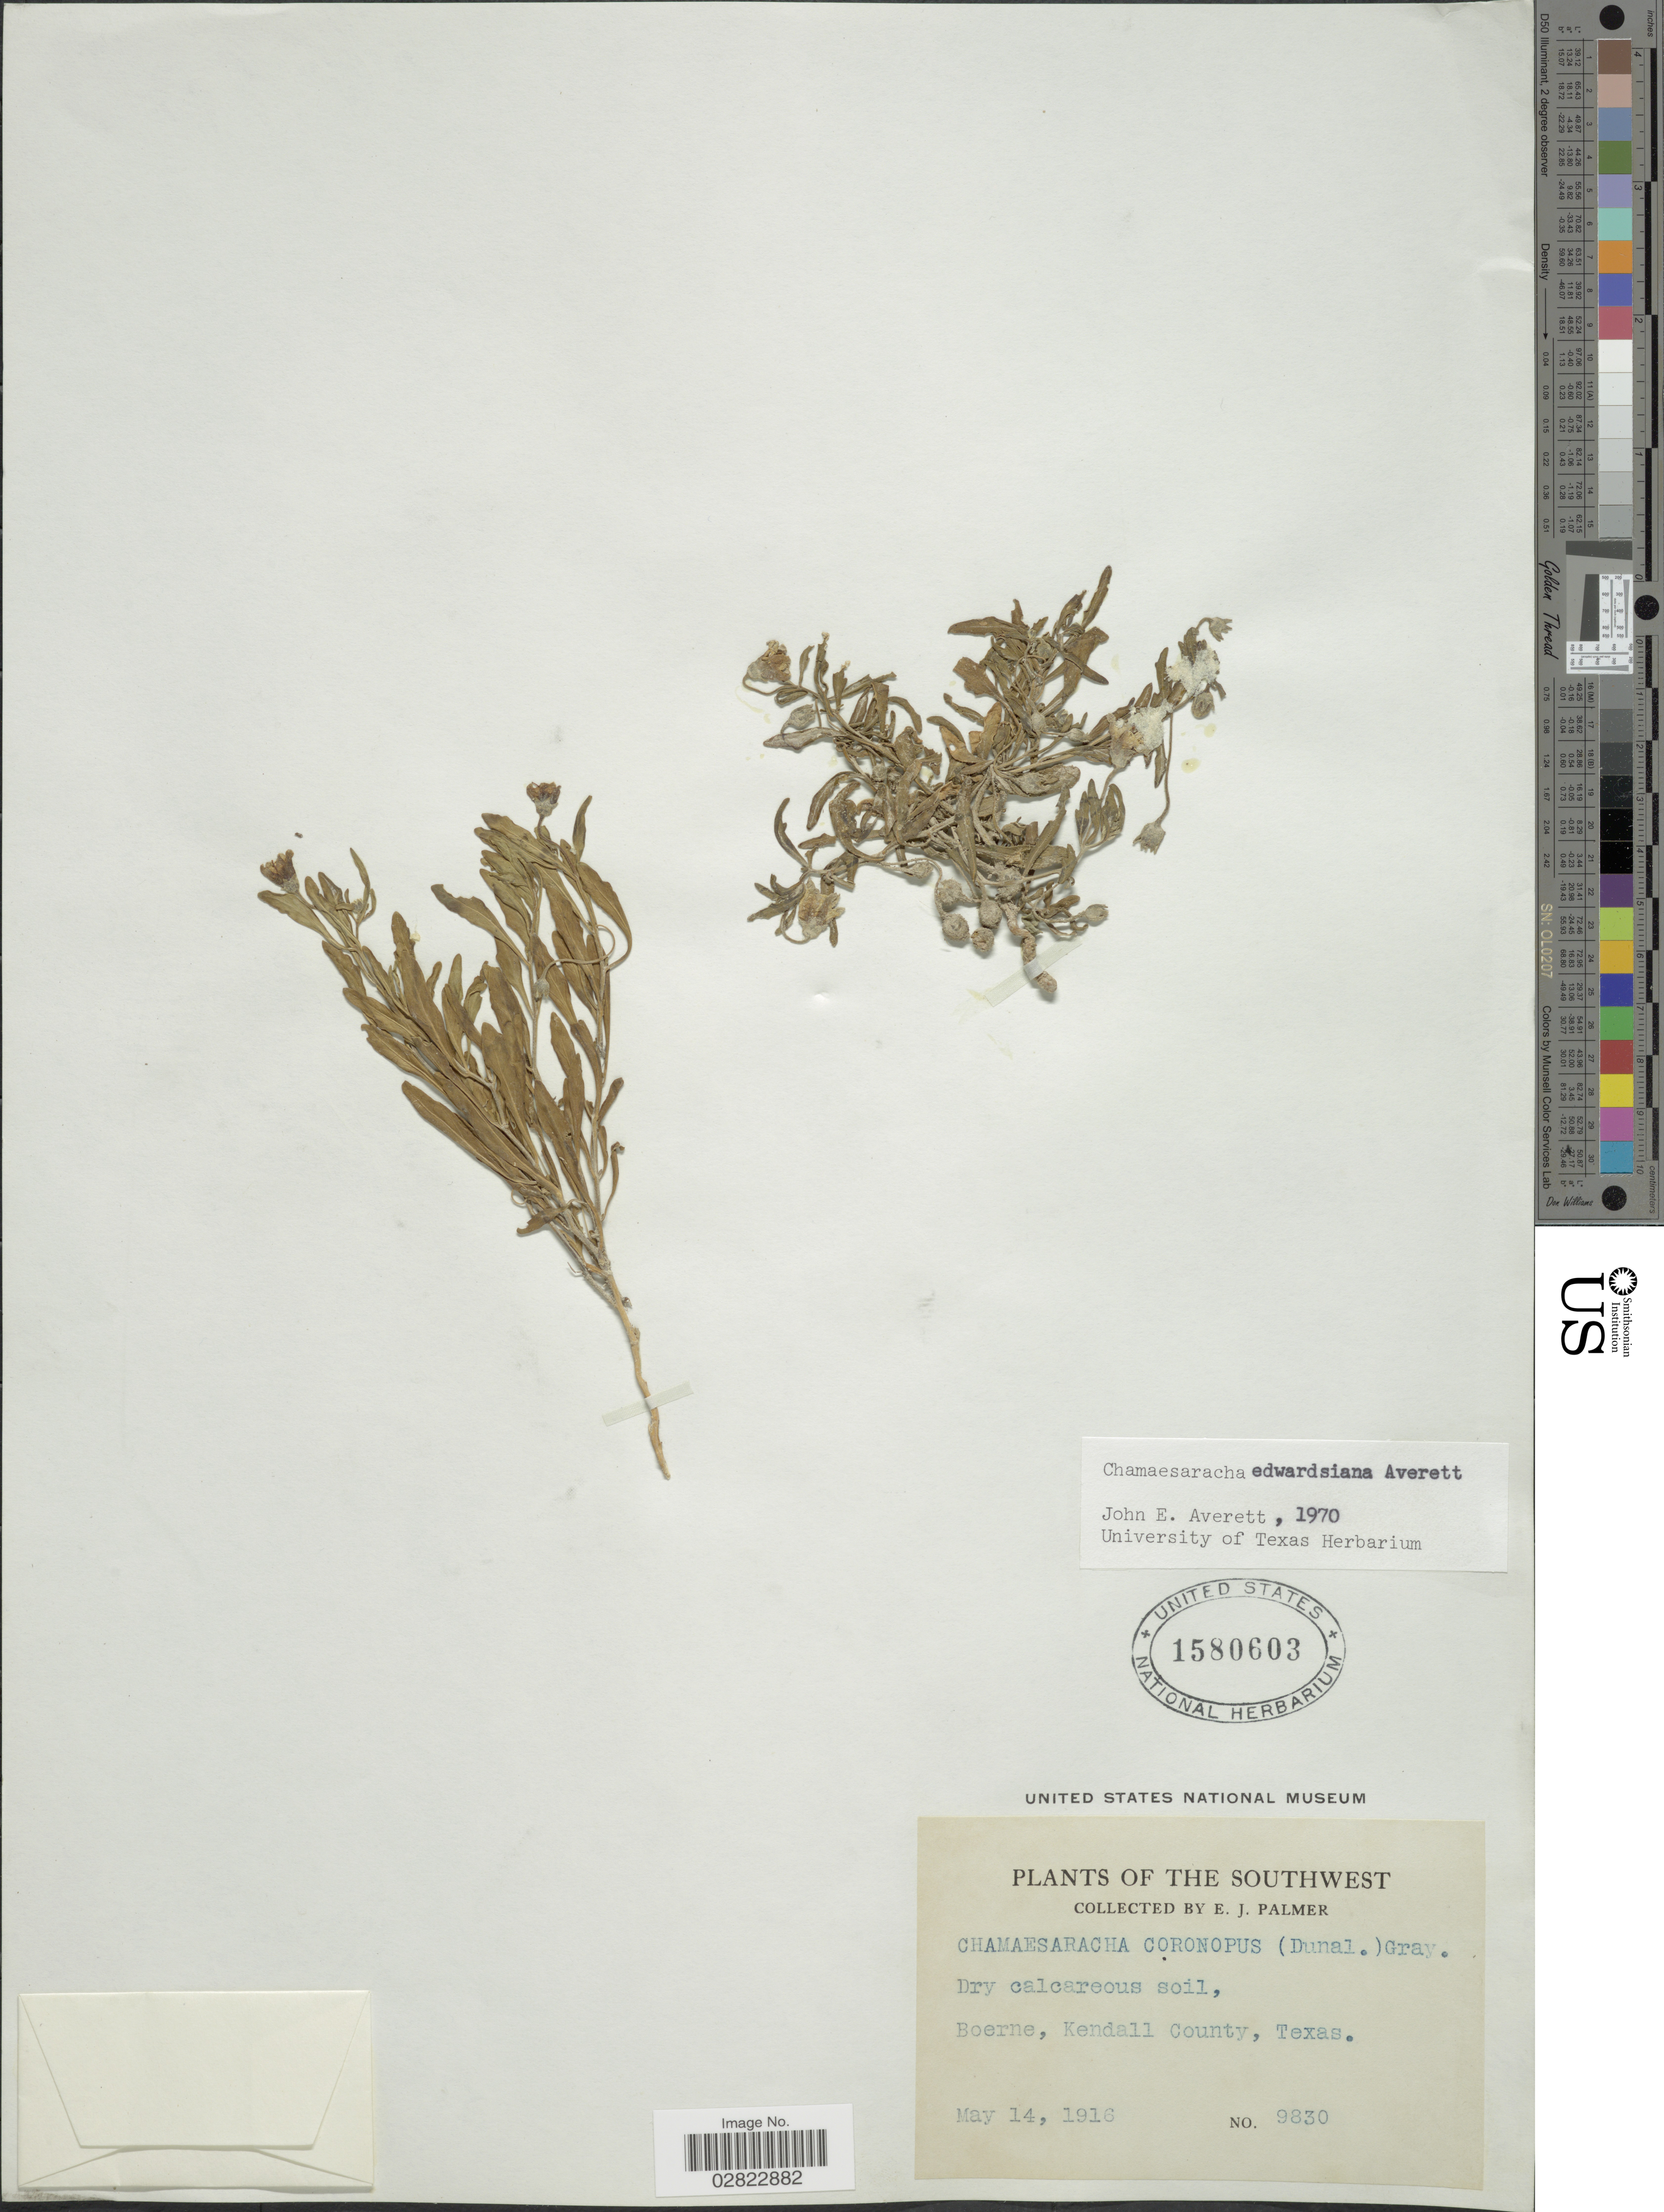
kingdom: Plantae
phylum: Tracheophyta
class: Magnoliopsida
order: Solanales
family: Solanaceae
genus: Chamaesaracha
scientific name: Chamaesaracha edwardsiana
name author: Averett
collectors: E. J. Palmer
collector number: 9830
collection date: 1916-05-14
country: United States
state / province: Texas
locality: Boerne, Kendall County.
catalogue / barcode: US 1580603